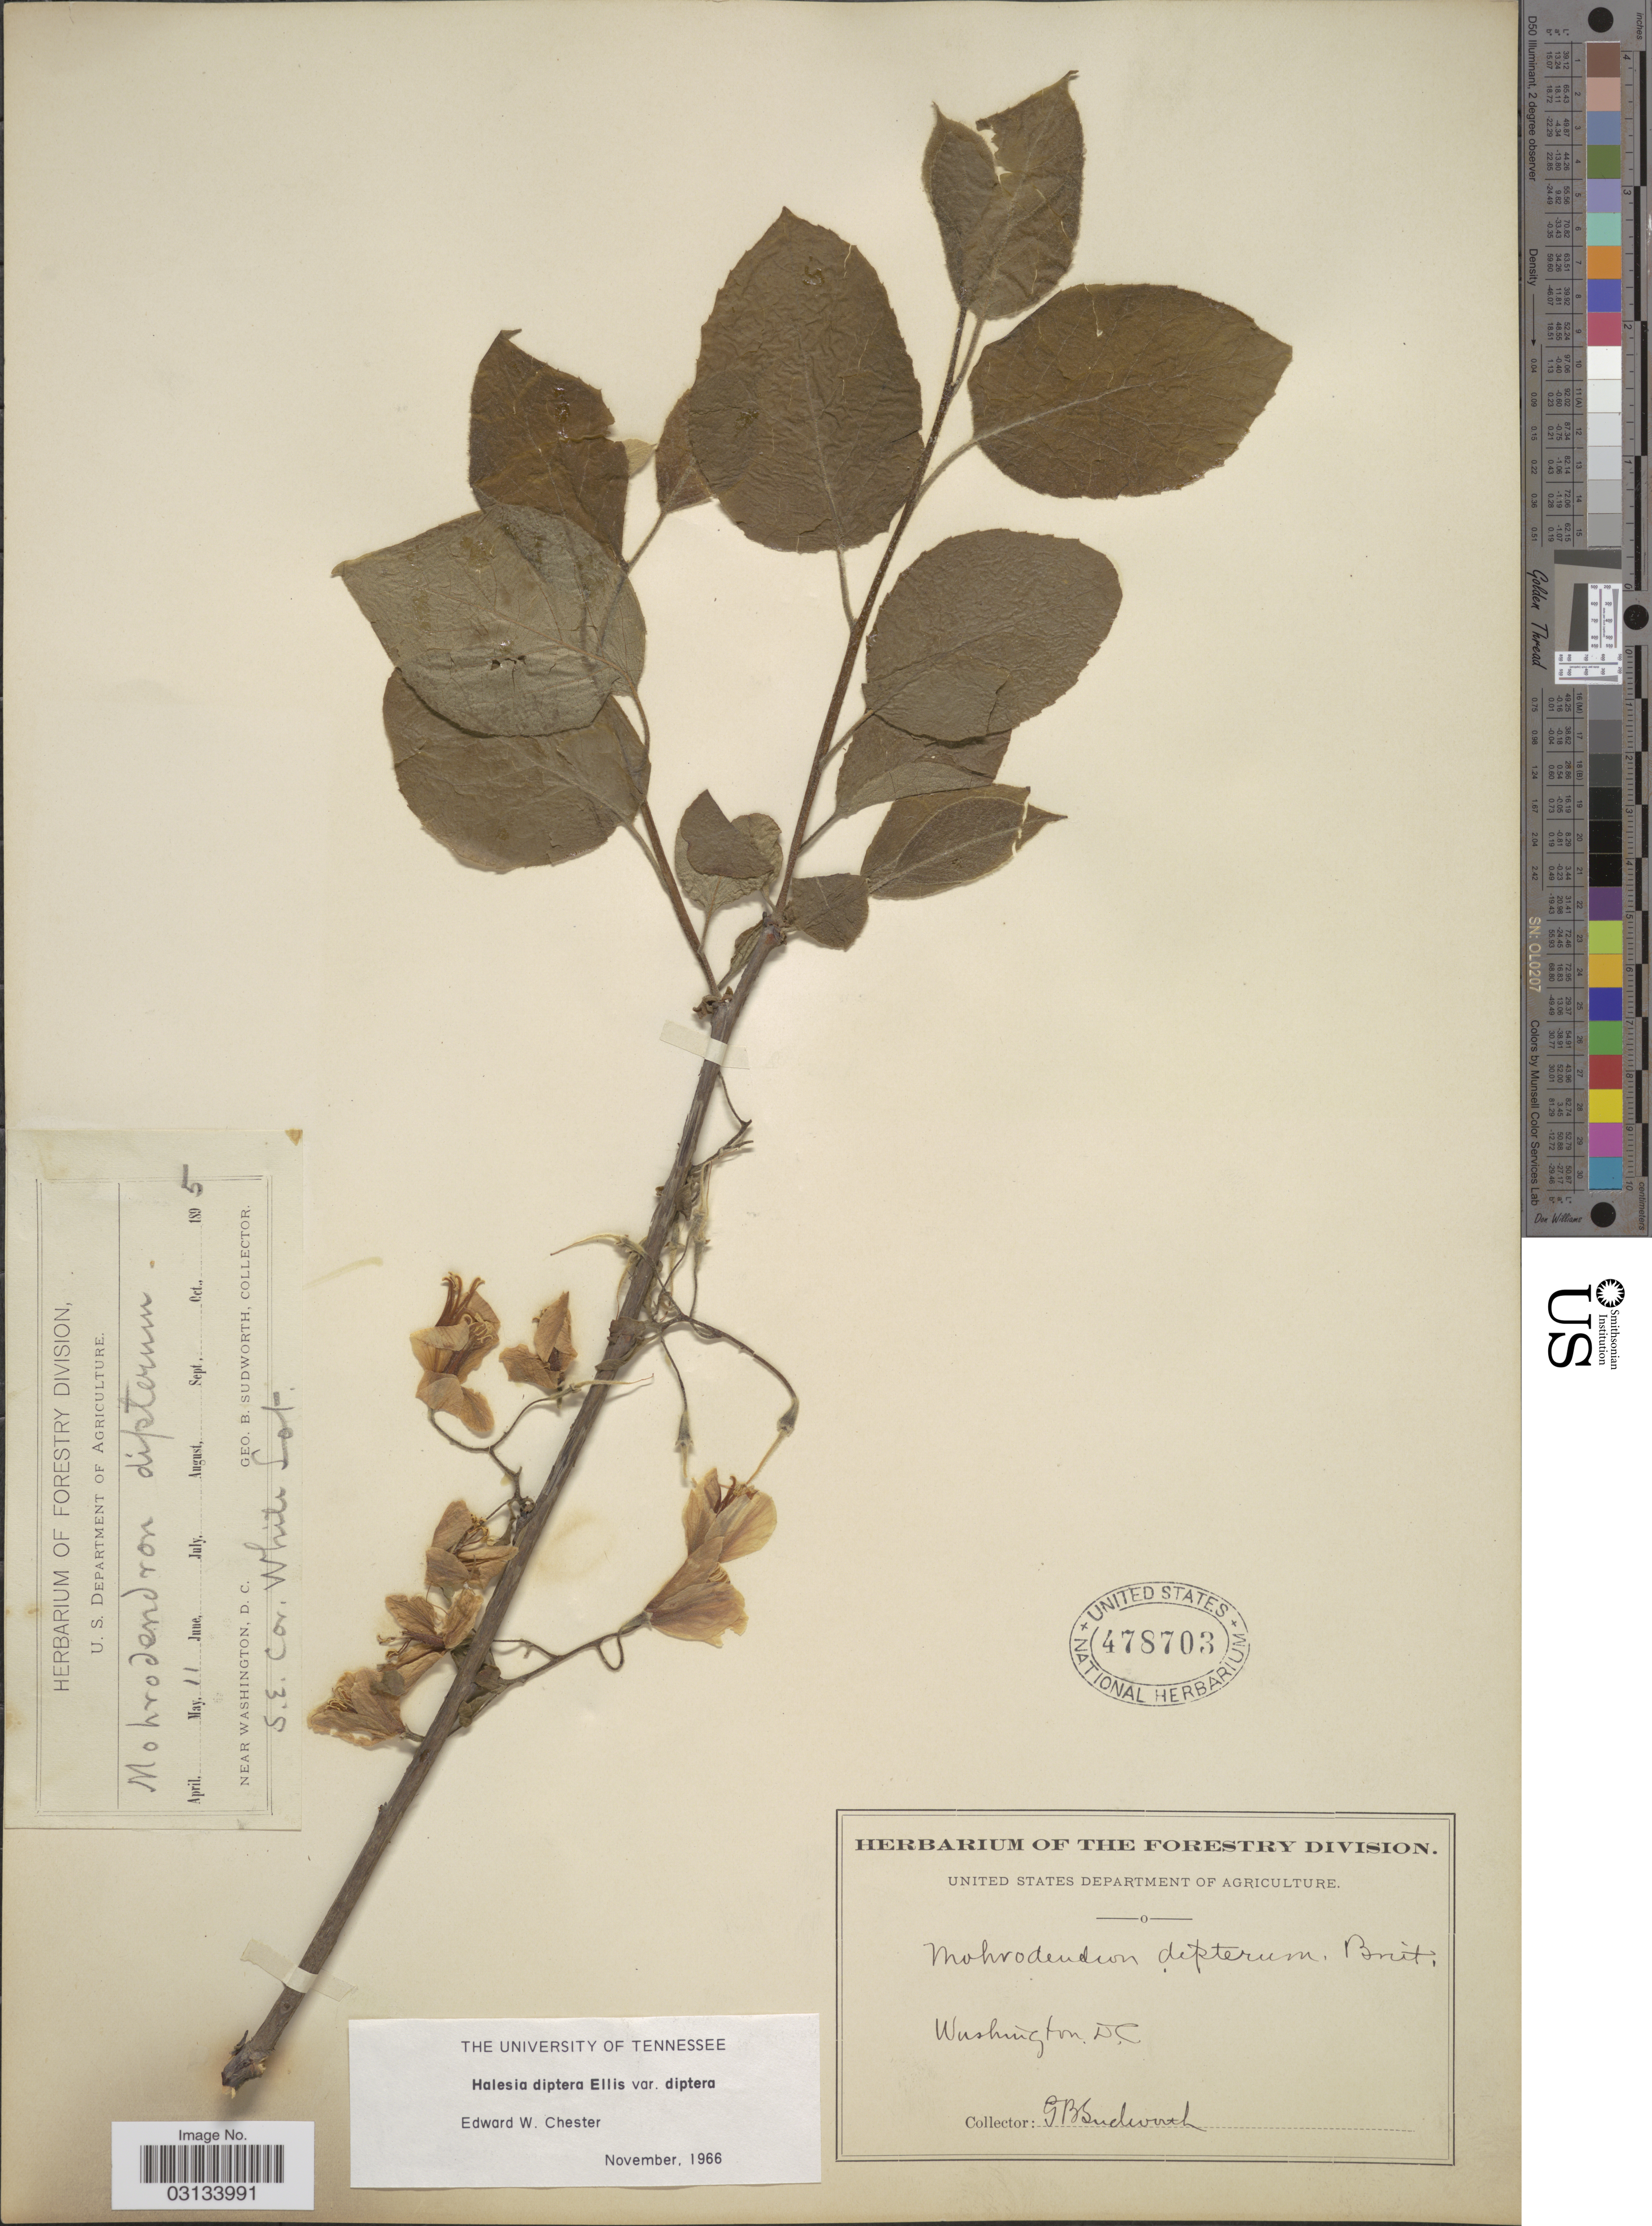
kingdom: Plantae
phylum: Tracheophyta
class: Magnoliopsida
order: Ericales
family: Styracaceae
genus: Halesia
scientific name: Halesia diptera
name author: J. Ellis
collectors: G. B. Sudworth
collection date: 1895-05-11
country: United States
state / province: District of Columbia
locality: Washington D. C. Near Washington D. C. S. E. Cor. White Lot.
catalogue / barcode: US 478703